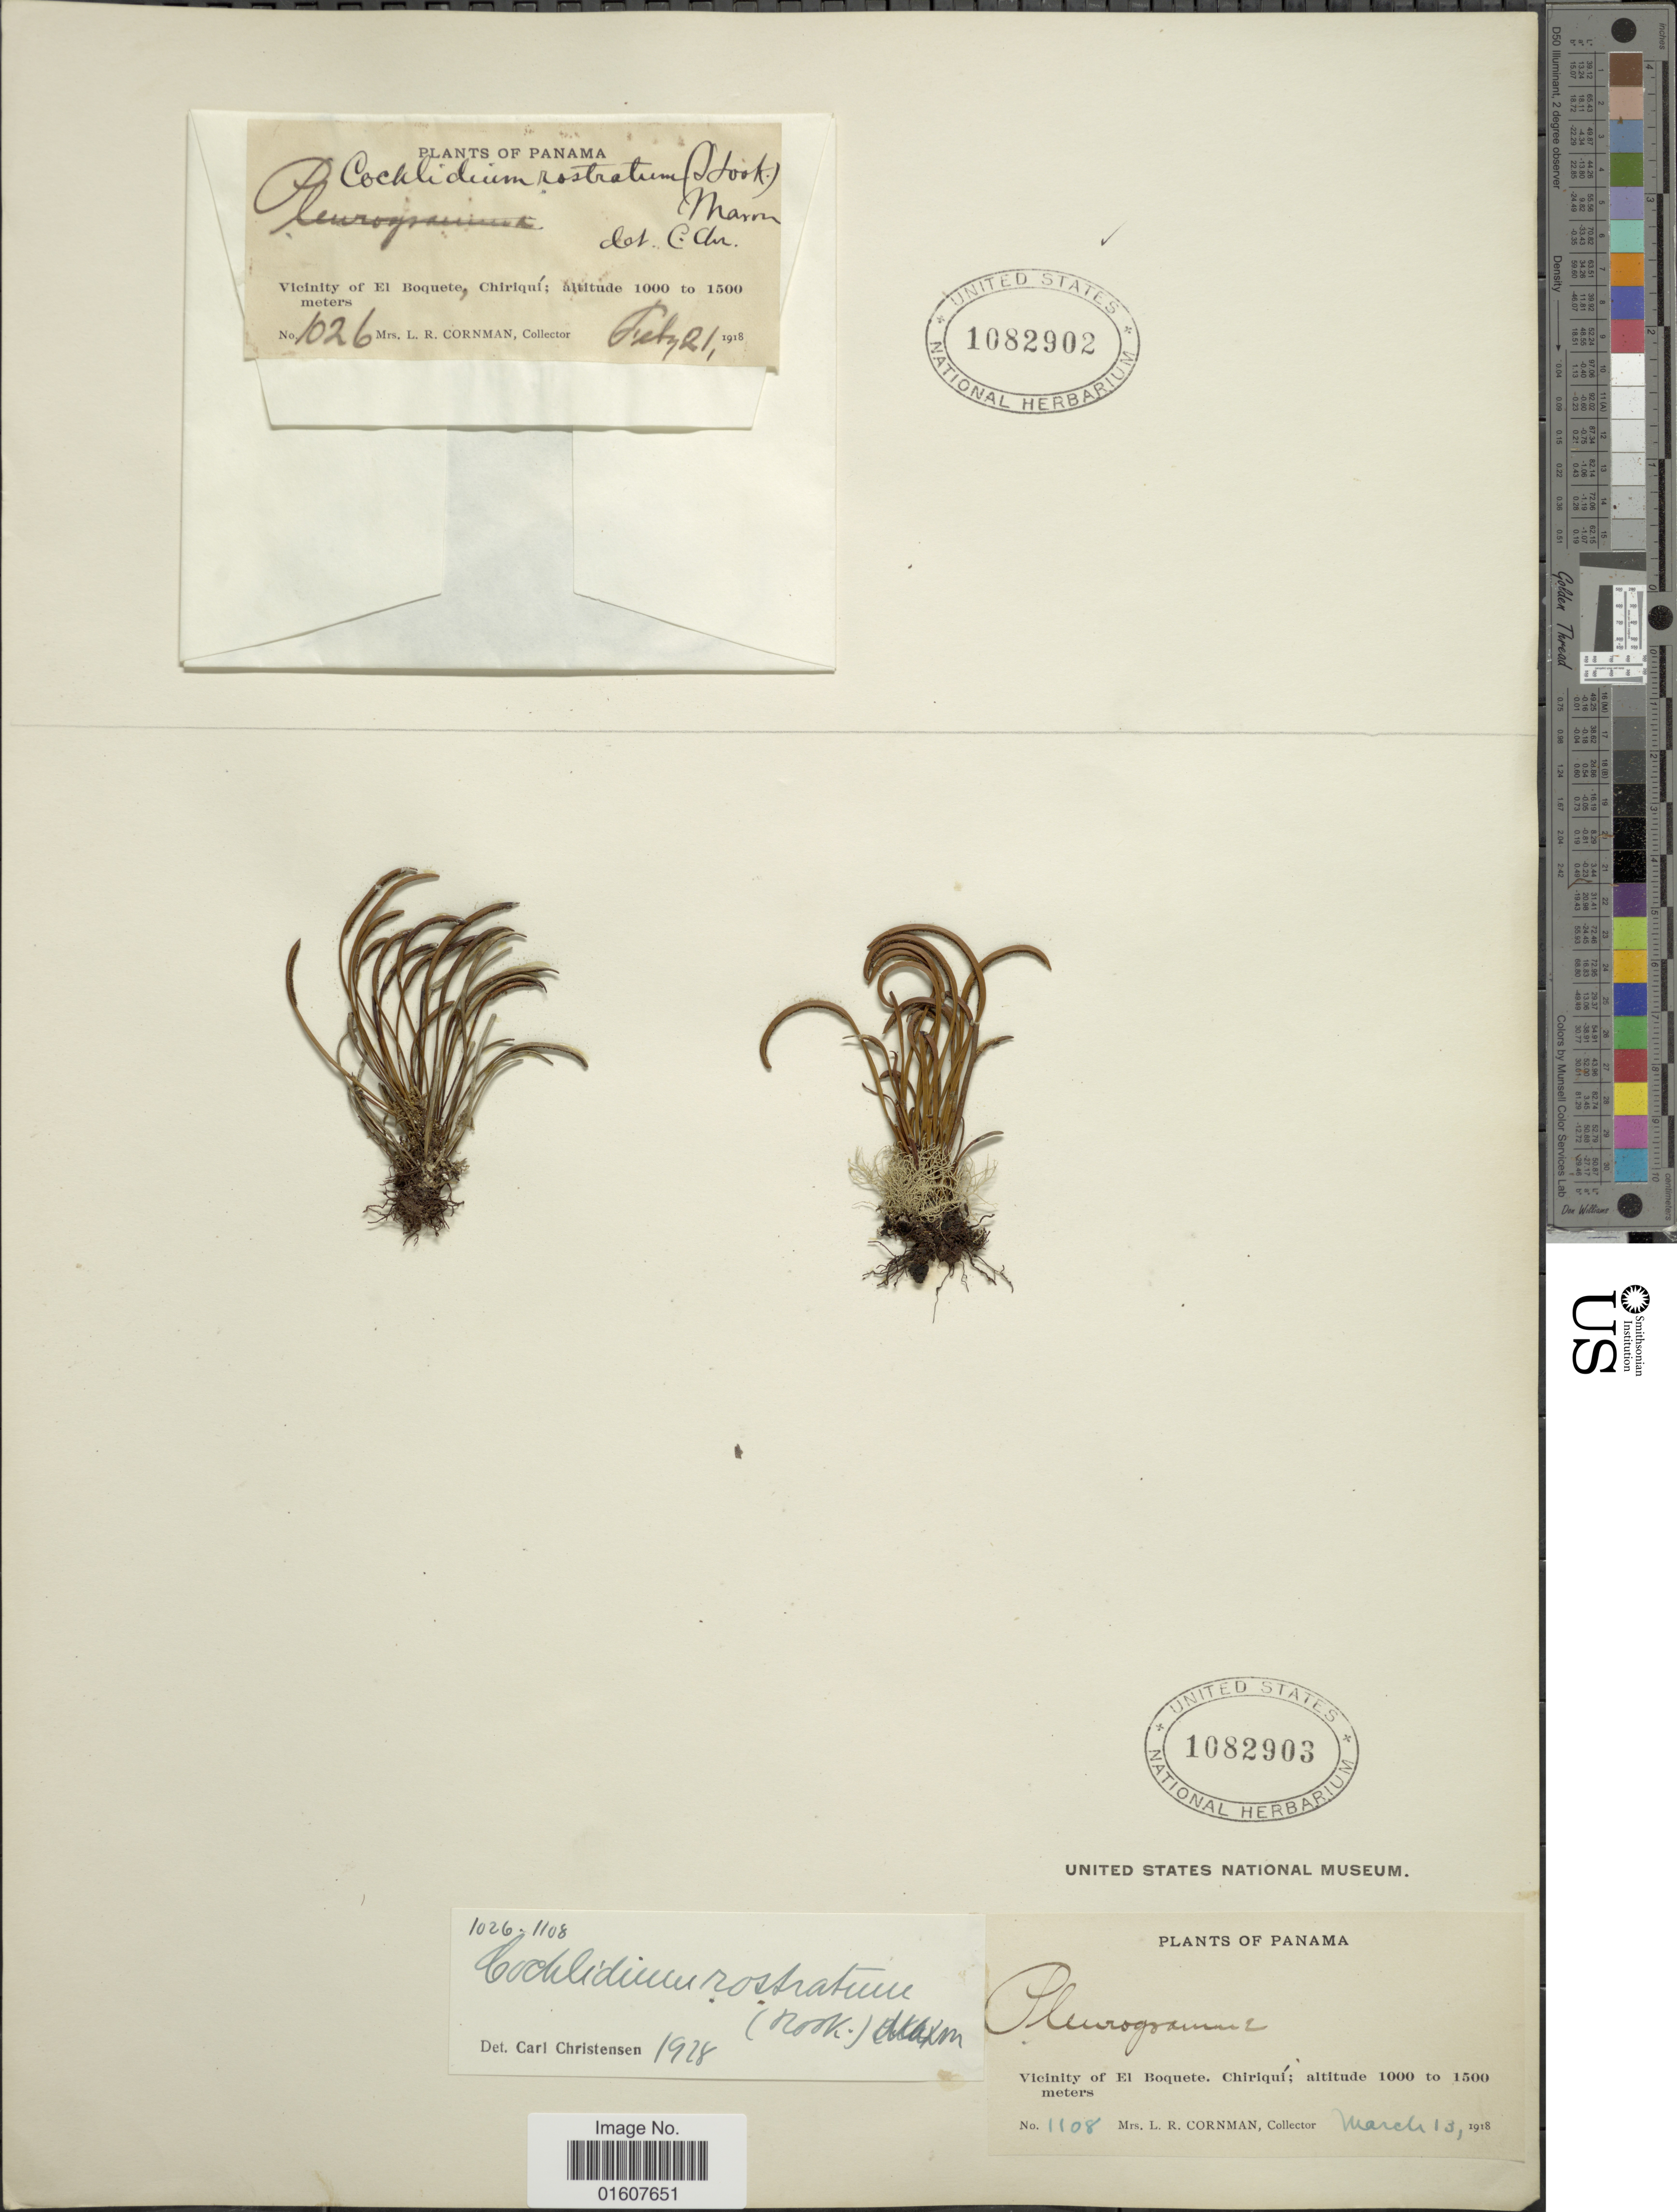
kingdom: Plantae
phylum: Tracheophyta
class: Polypodiopsida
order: Polypodiales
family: Polypodiaceae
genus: Cochlidium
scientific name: Cochlidium rostratum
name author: (Hook.) Maxon ex C. Chr.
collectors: L. Cornman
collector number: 1108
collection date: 1918-03-13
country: Panama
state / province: Chiriqui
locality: Vicinity of El Boquete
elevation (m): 1000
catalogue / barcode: US 1082903